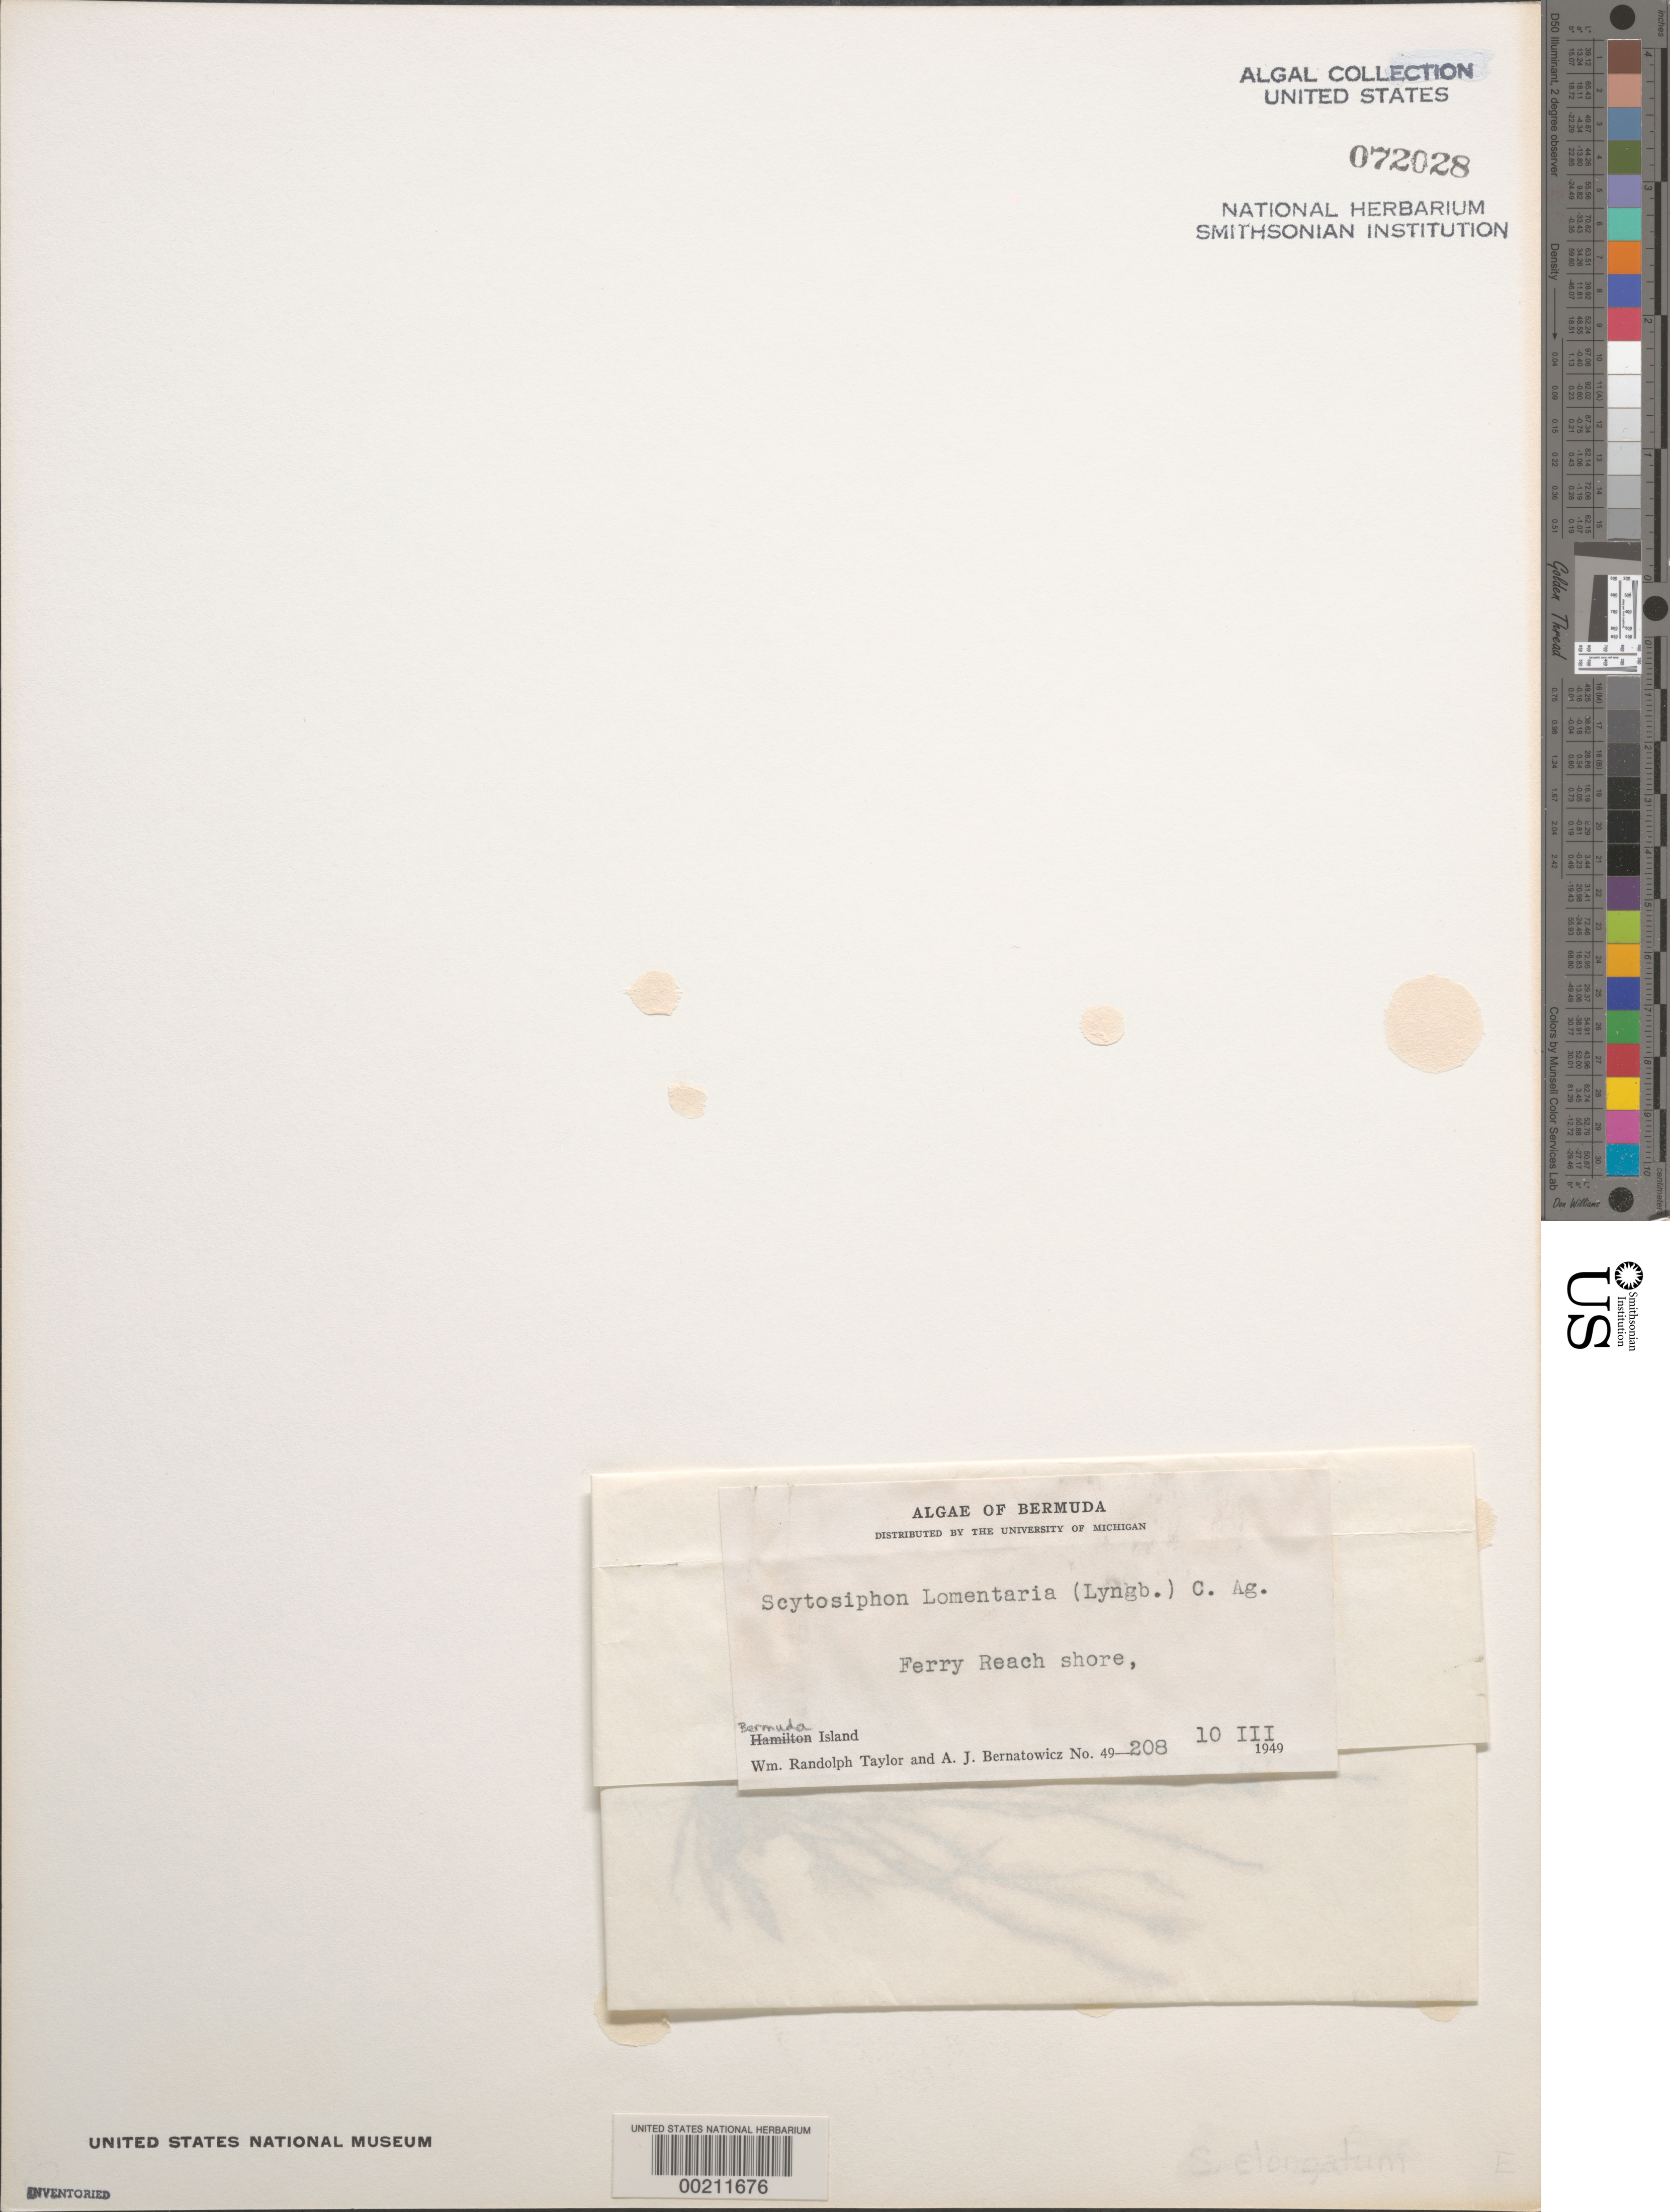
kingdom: Chromista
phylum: Ochrophyta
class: Phaeophyceae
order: Scytosiphonales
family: Scytosiphonaceae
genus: Scytosiphon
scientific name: Scytosiphon lomentaria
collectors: W. R. Taylor & A. Bernatowicz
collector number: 49-208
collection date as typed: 10 Mar 1949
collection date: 1949-03-10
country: Bermuda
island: Bermuda Island (Hamilton Island)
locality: Ferry Reach shore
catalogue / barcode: US 72028